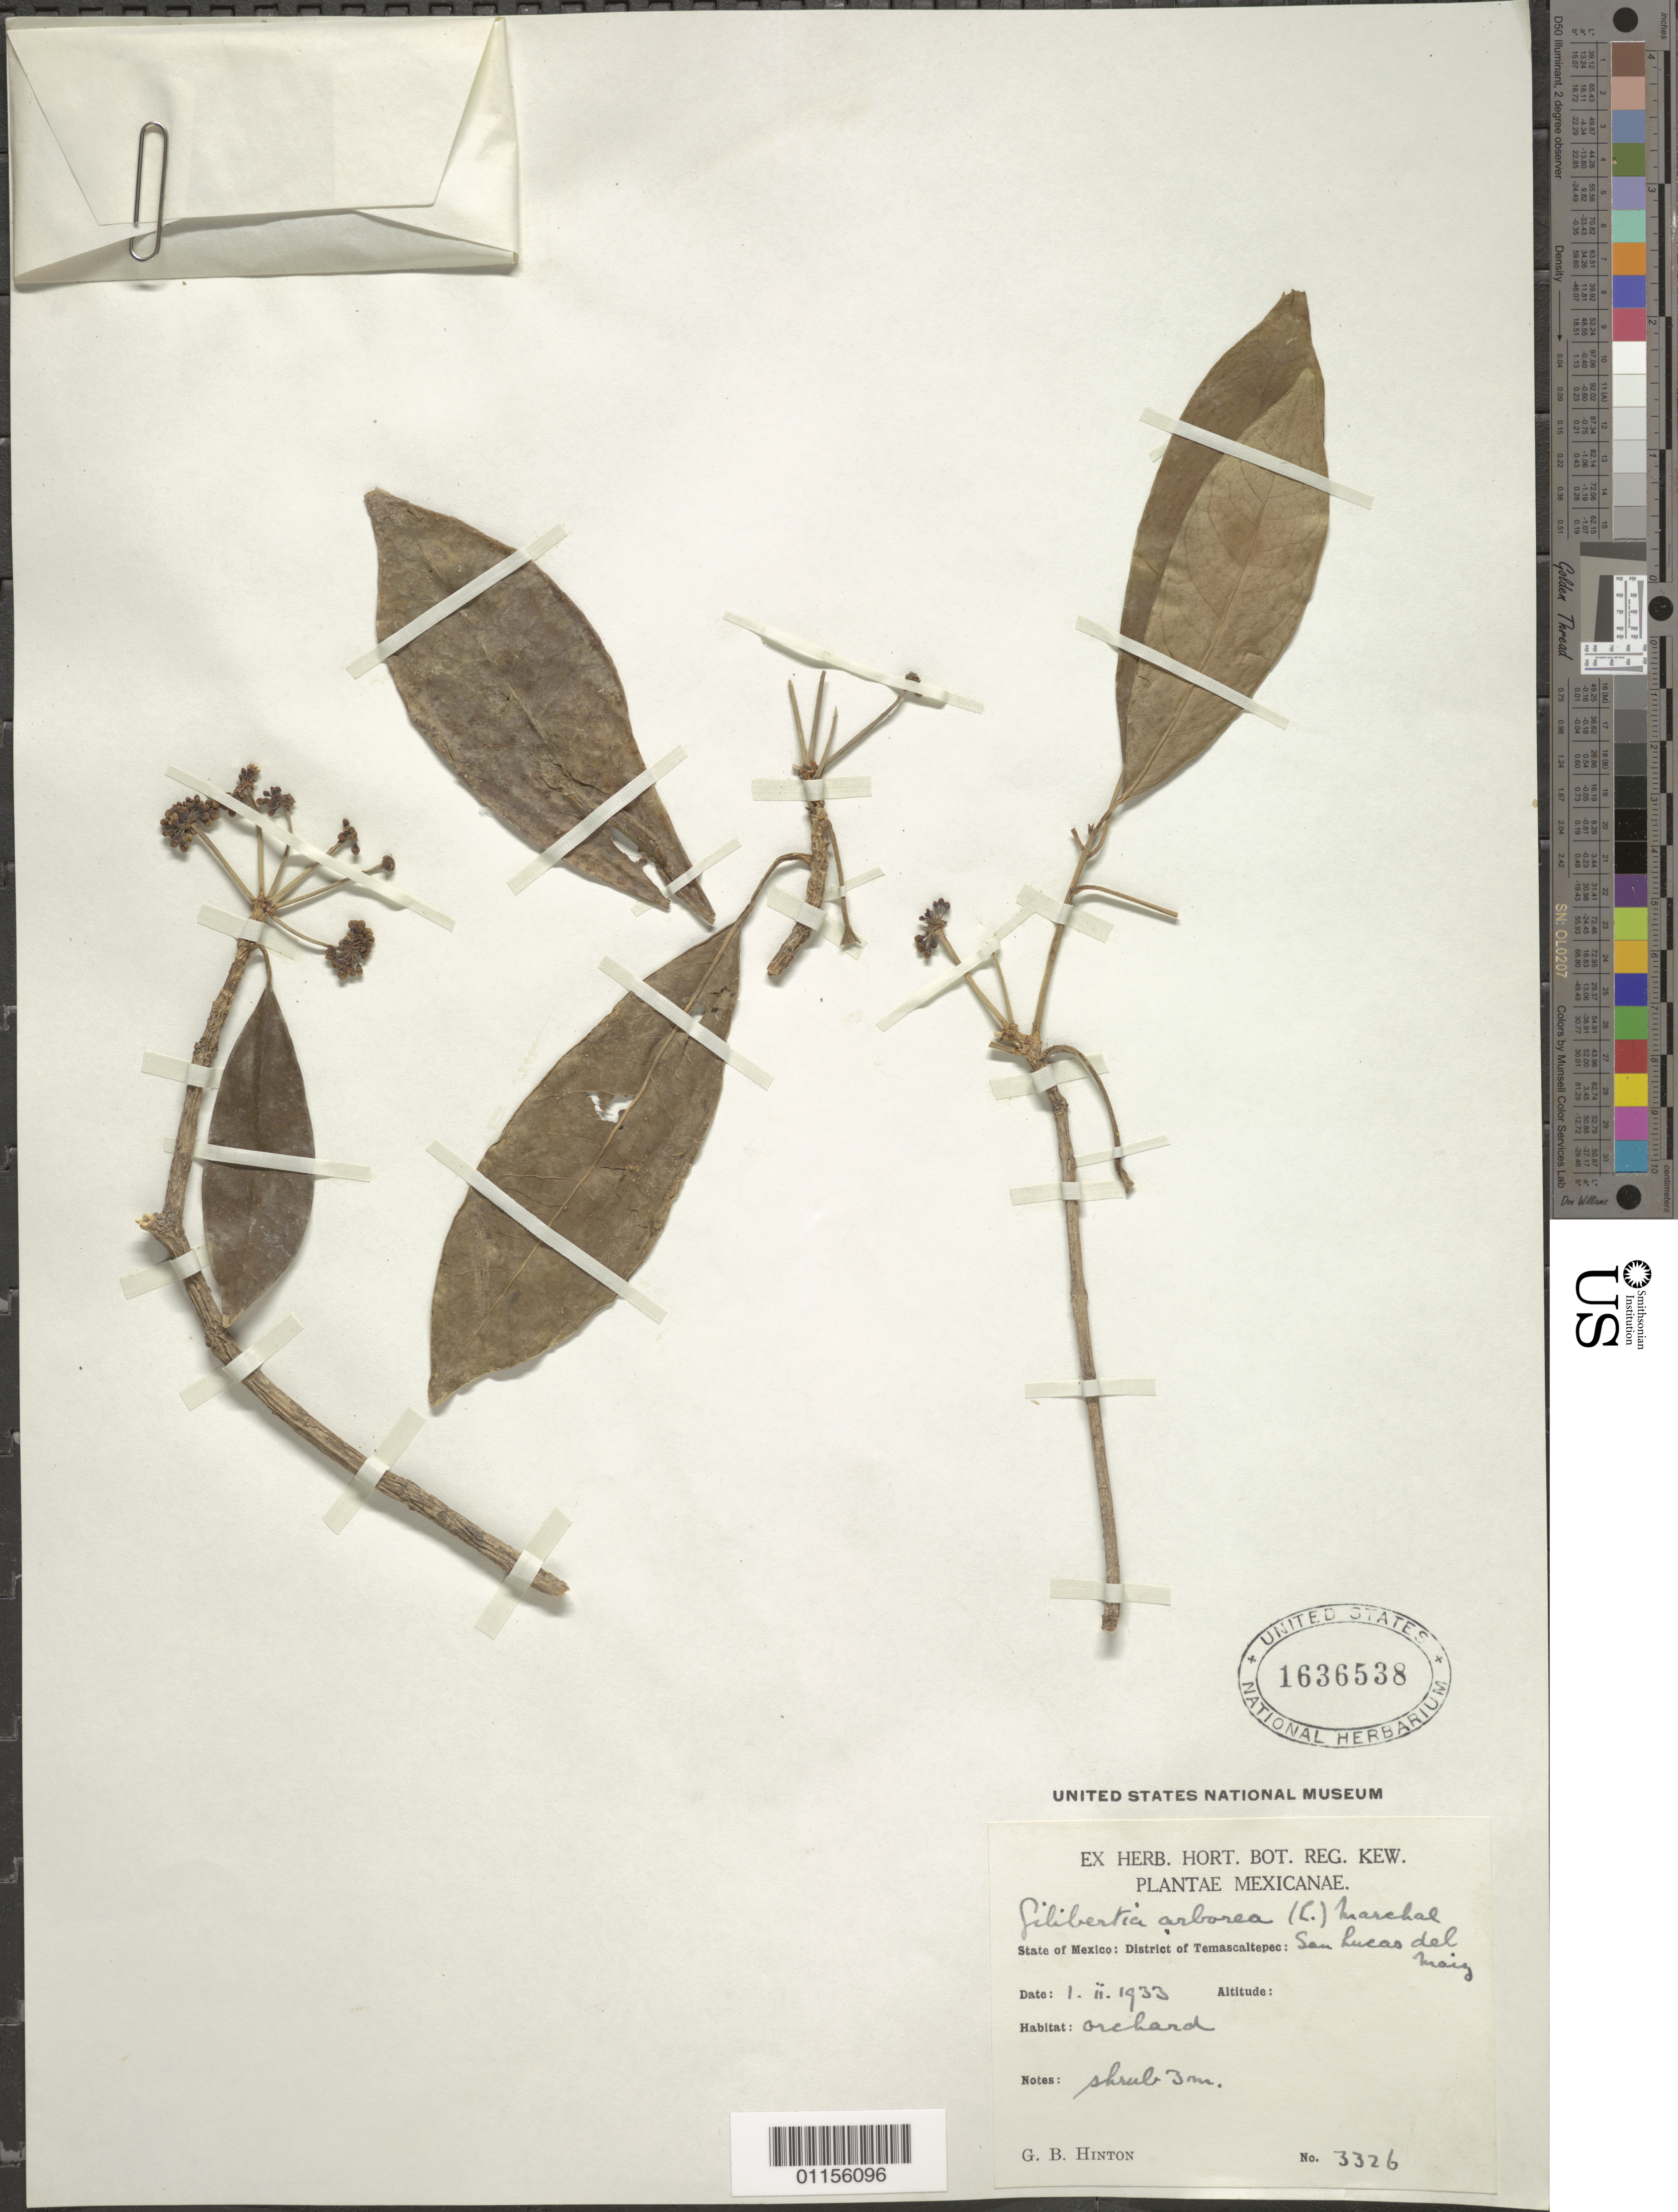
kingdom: Plantae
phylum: Tracheophyta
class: Magnoliopsida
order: Apiales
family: Araliaceae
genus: Dendropanax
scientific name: Dendropanax arboreus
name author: (L.) Decne. & Planch.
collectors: G. B. Hinton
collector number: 3326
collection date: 1933-02-01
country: Mexico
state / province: México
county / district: Temascaltepec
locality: San Lucas del Maiz.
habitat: Shrub.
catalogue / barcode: US 1636538